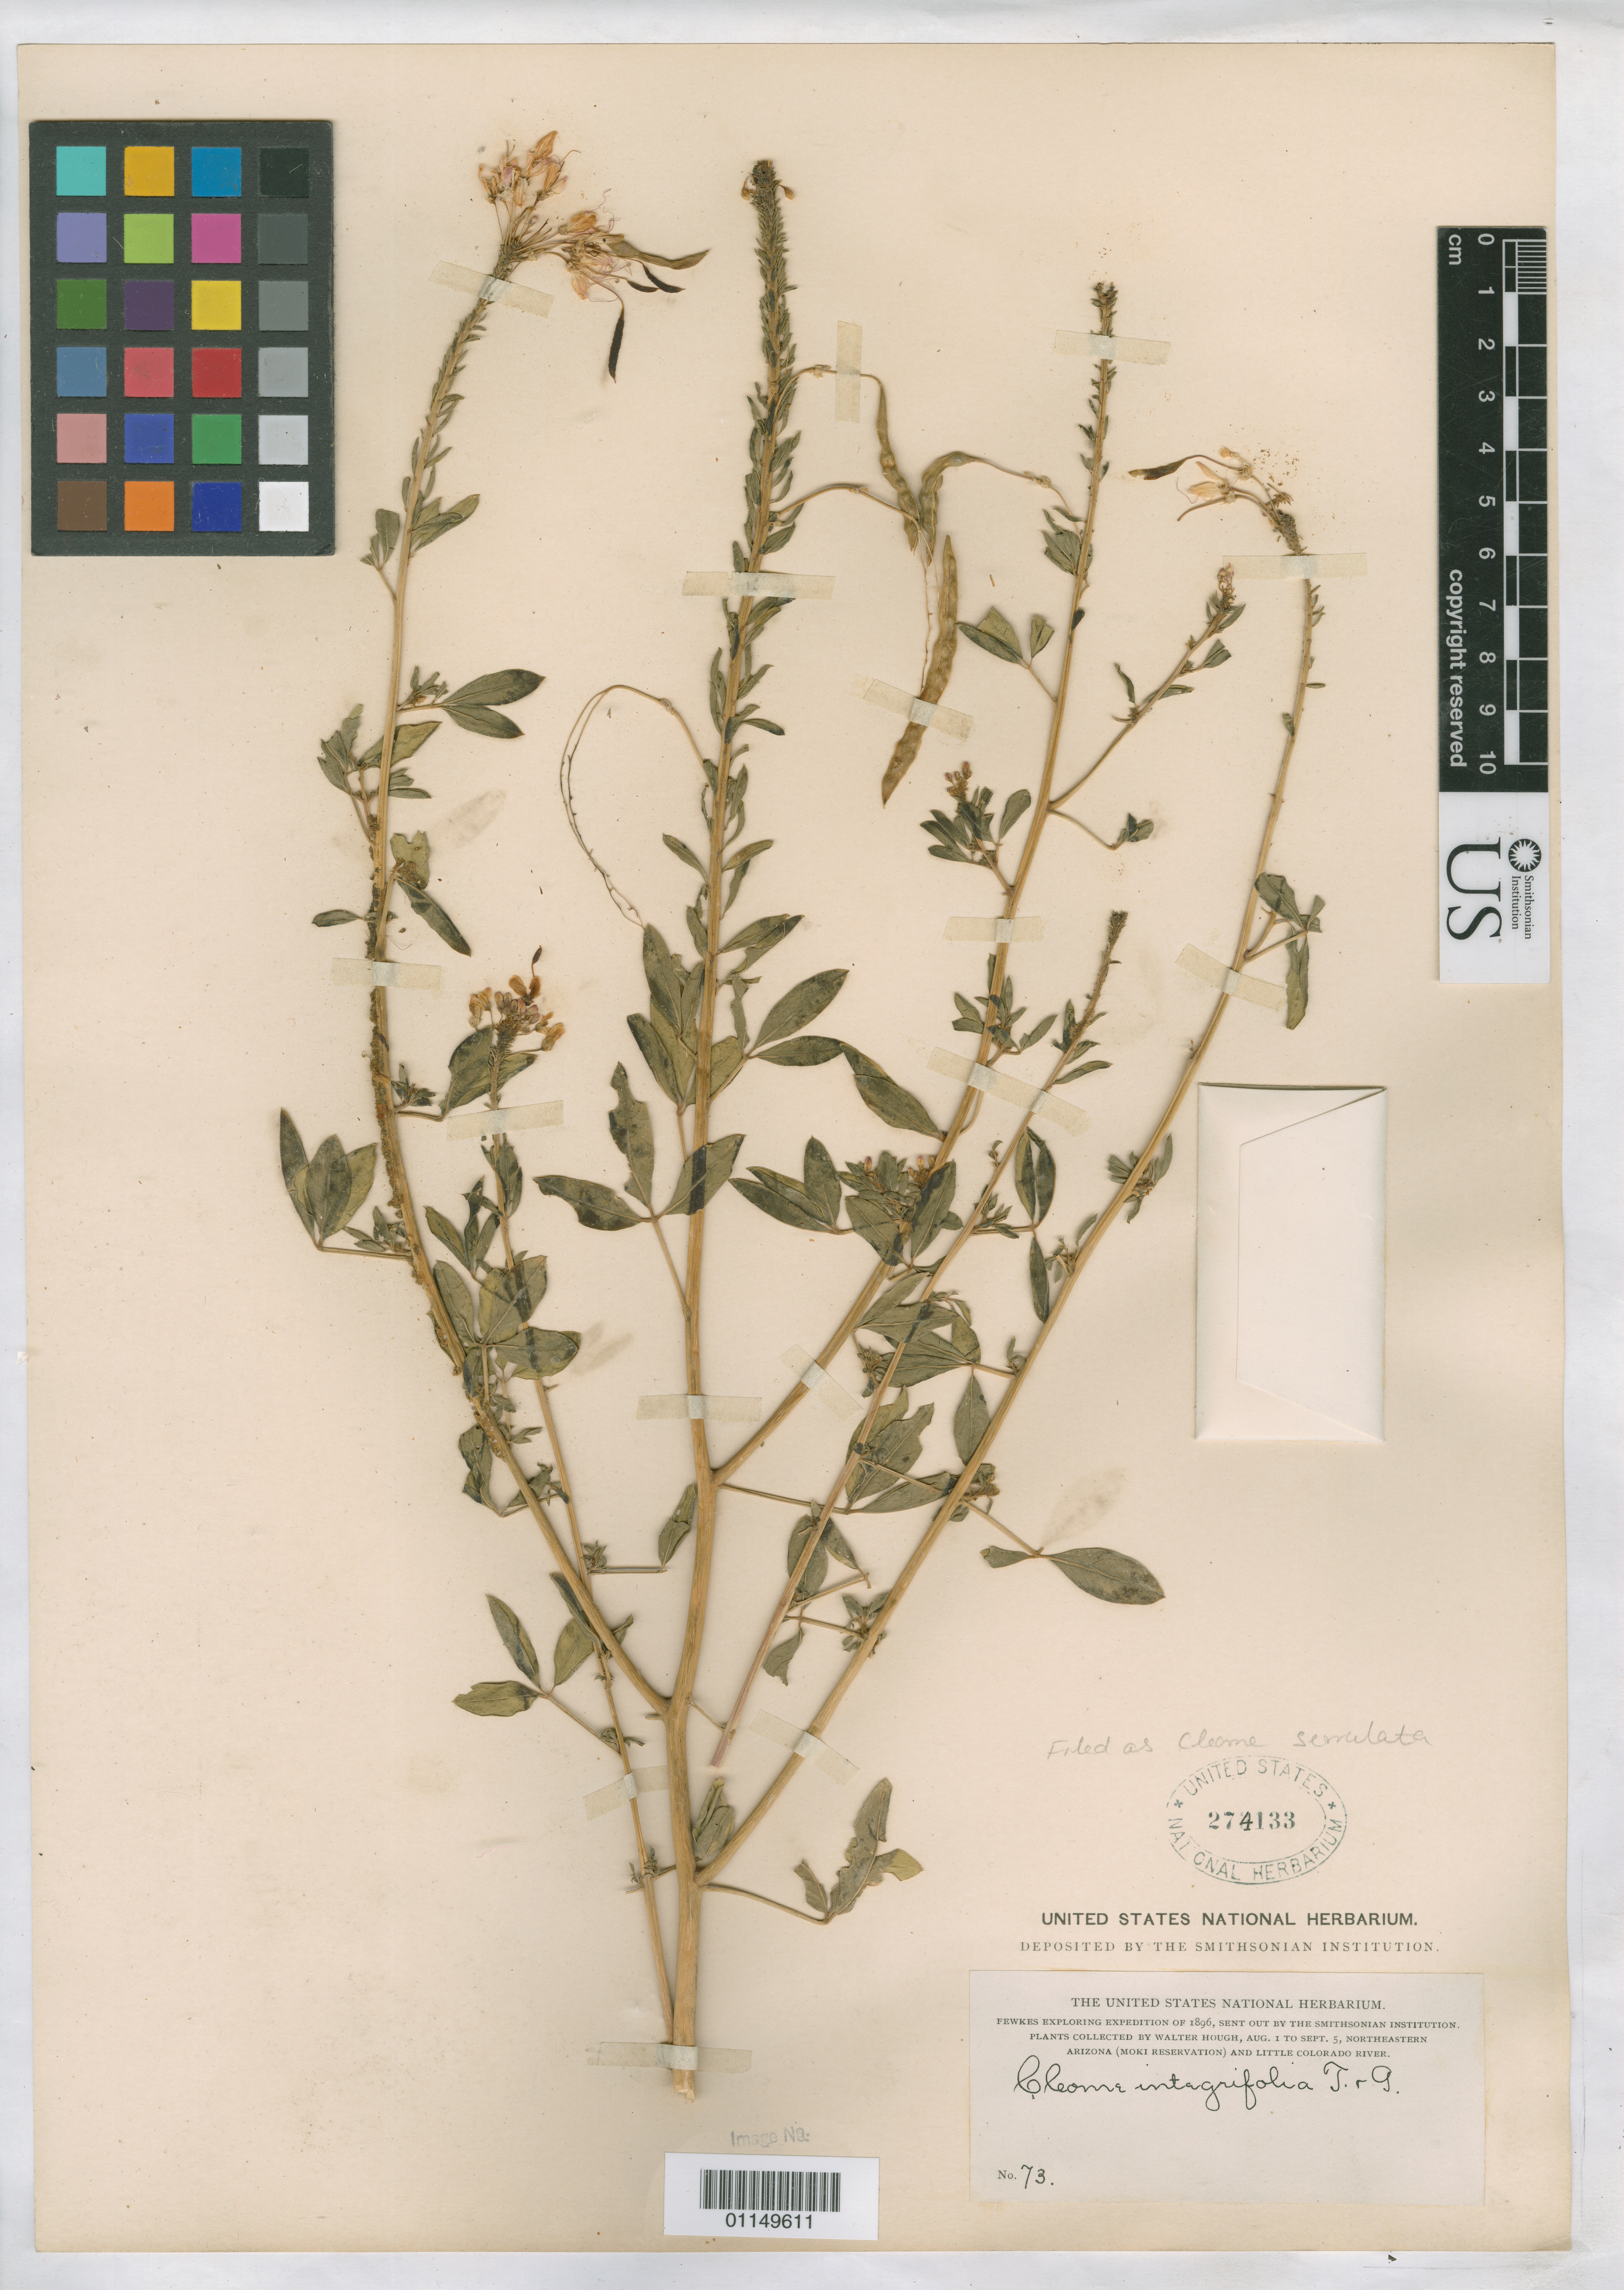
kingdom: Plantae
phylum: Tracheophyta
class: Magnoliopsida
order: Brassicales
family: Cleomaceae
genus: Cleomella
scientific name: Cleomella serrulata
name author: (Pursh) Roalson & J.C. Hall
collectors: W. Hough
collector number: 73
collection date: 1896-08-01/1896-09-05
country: United States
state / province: Arizona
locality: Arizona and Little Colorado River.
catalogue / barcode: US 274133